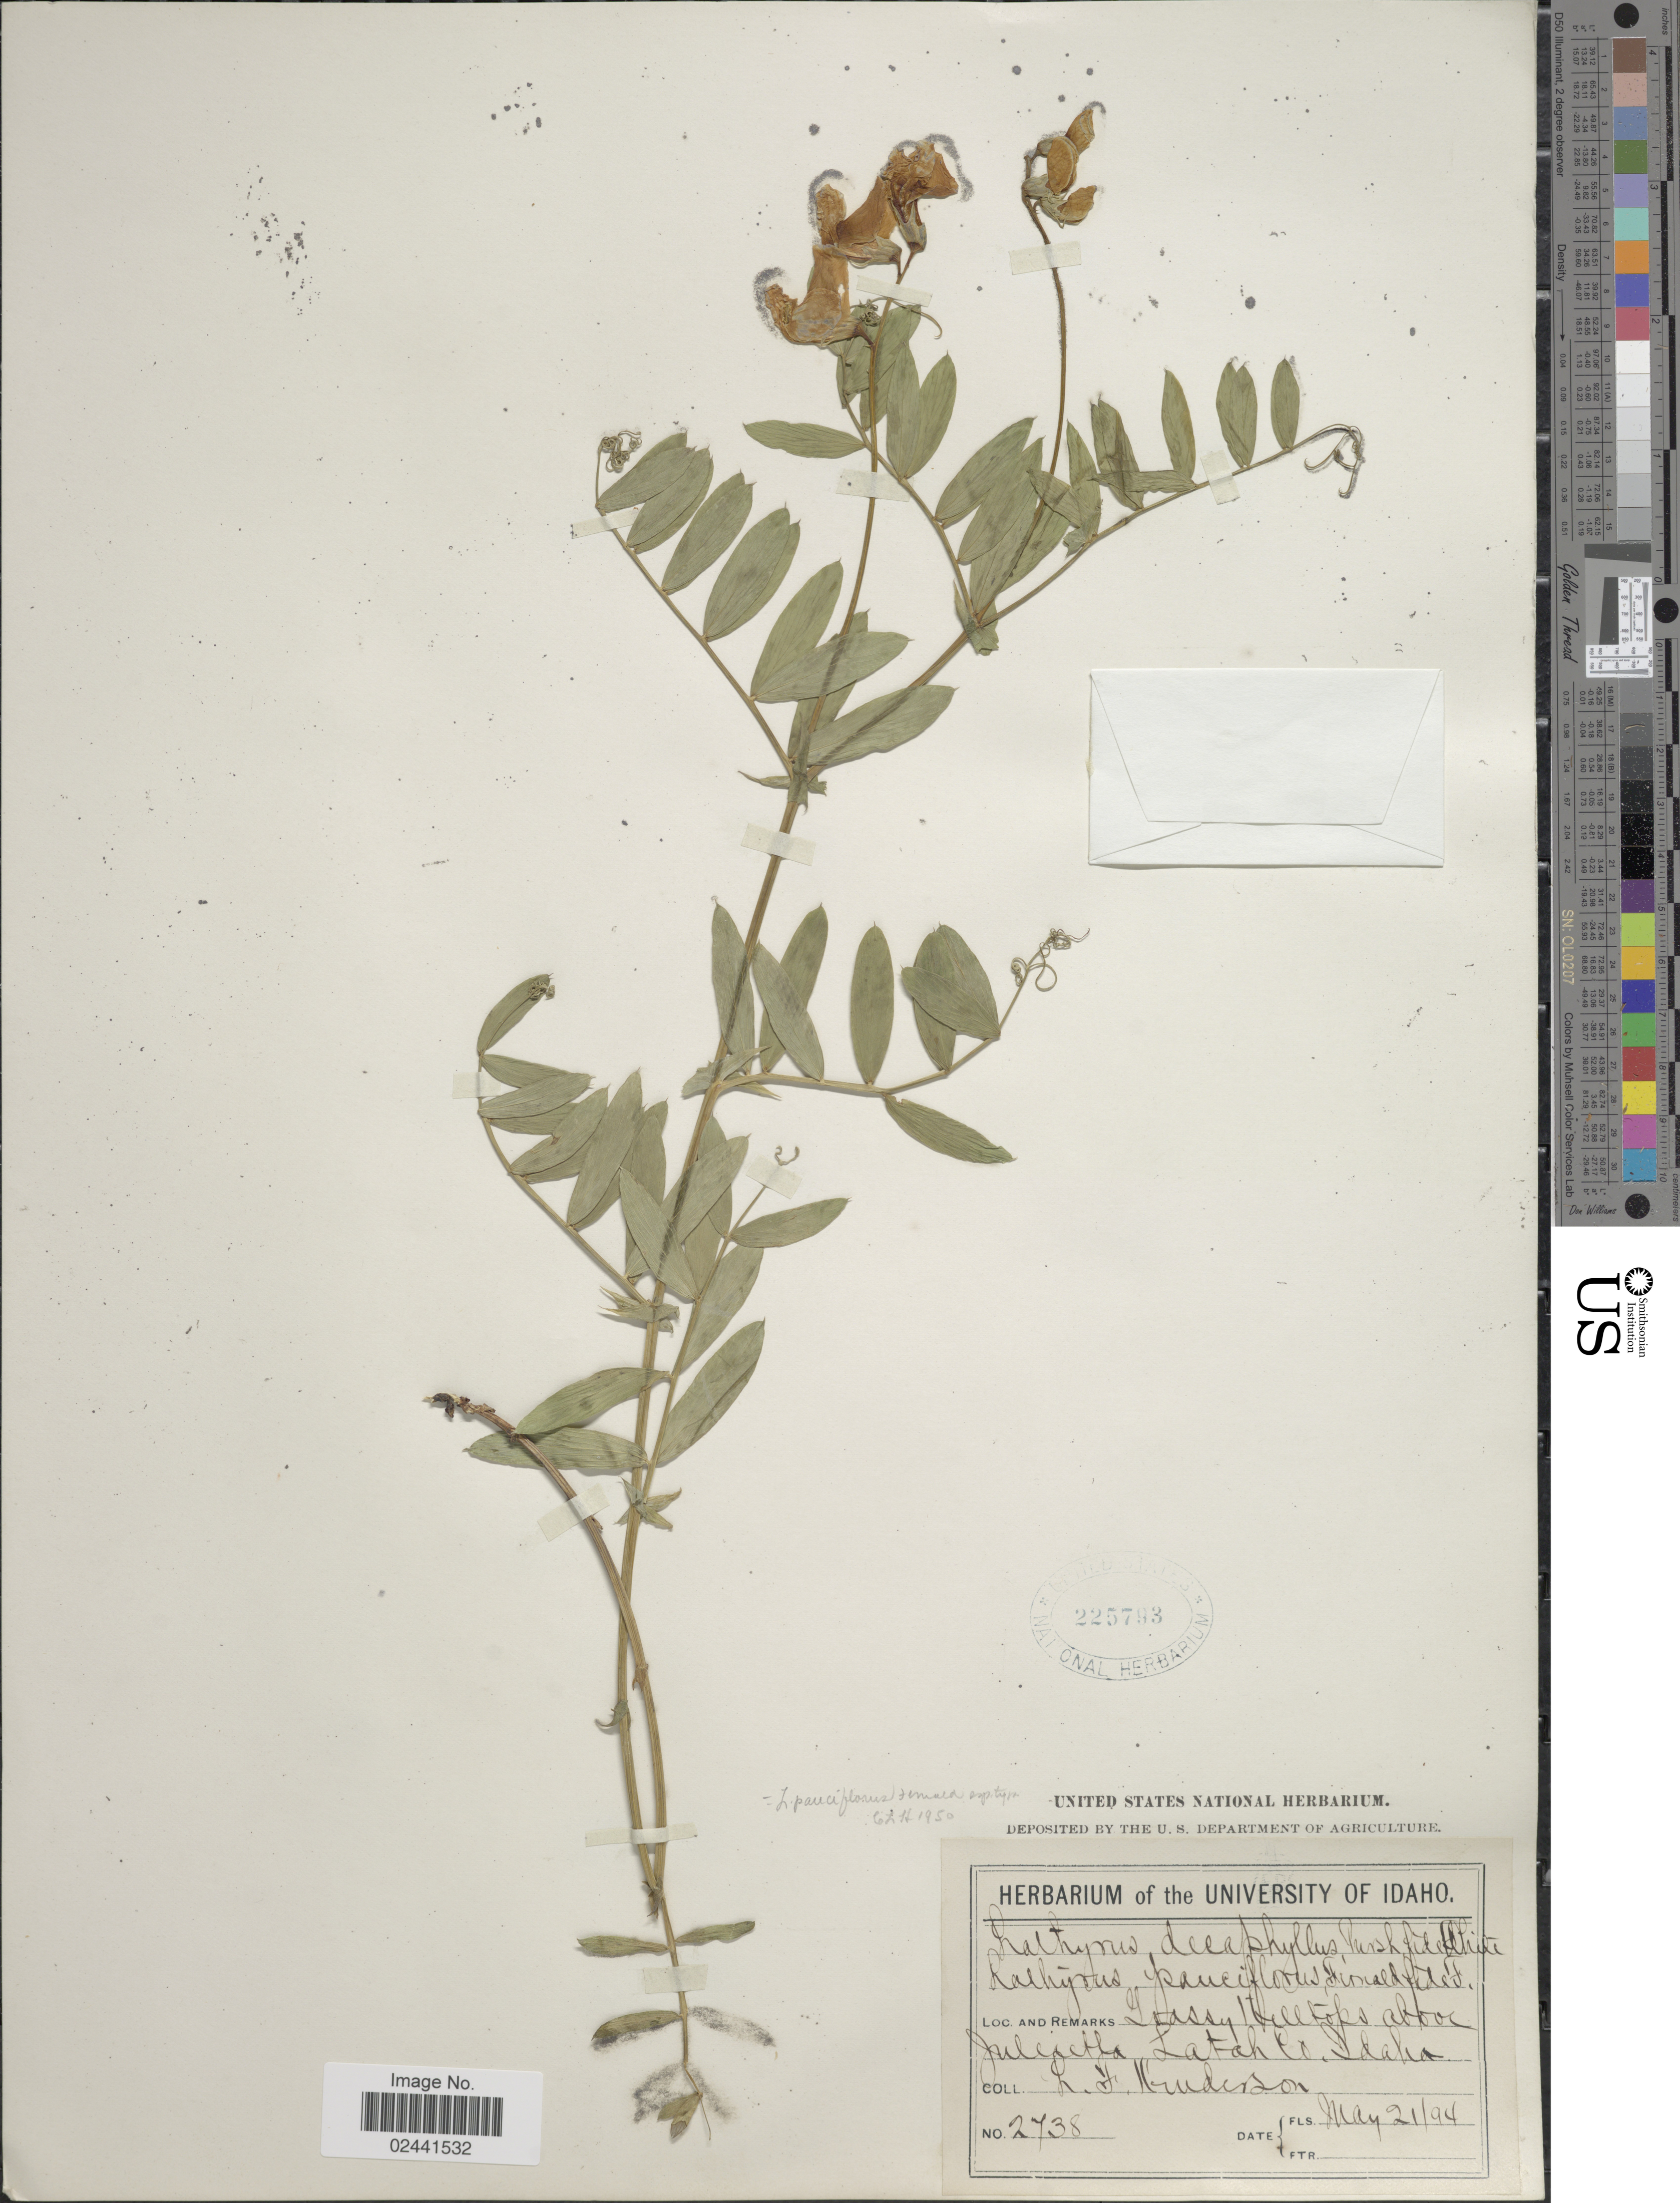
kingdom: Plantae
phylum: Tracheophyta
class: Magnoliopsida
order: Fabales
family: Fabaceae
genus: Lathyrus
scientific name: Lathyrus pauciflorus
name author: Fernald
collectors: L. Henderson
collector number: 2738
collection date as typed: Transcribed d/m/y: 21/5/94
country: United States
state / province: Idaho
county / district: Latah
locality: Grassy hilltops above Juliaetta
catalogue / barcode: US 225793